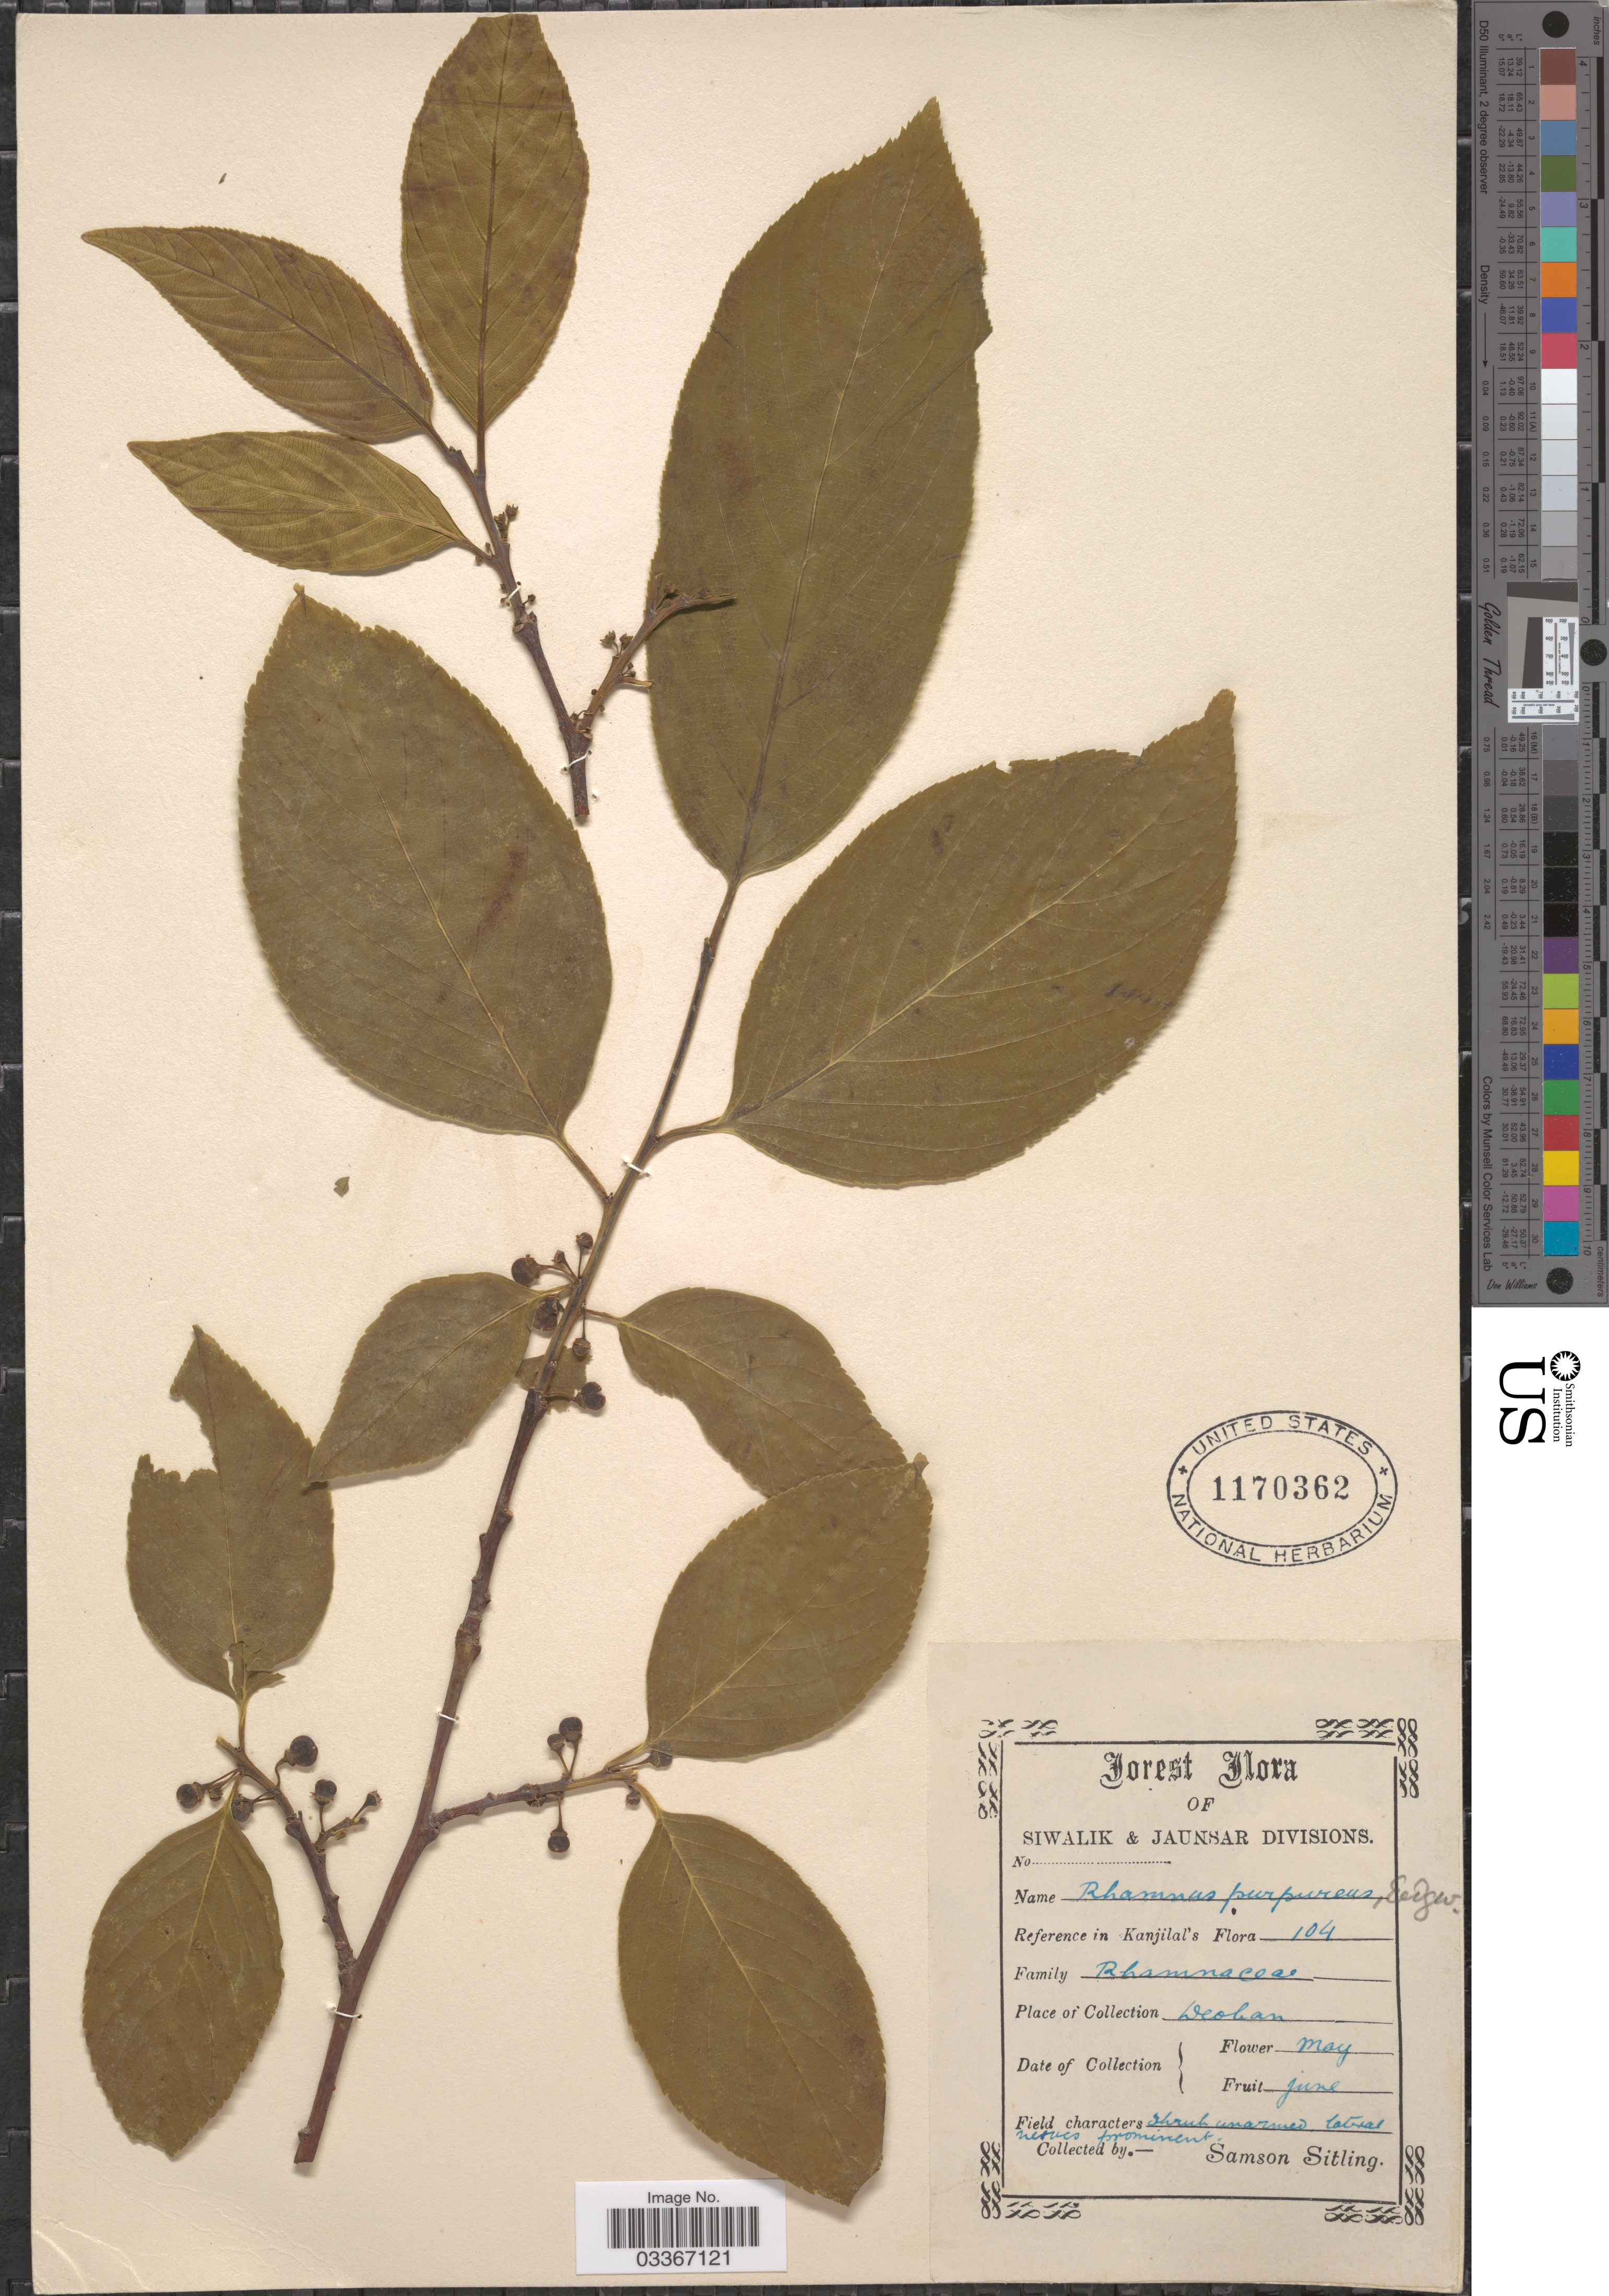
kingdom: Plantae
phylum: Tracheophyta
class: Magnoliopsida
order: Rosales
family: Rhamnaceae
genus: Rhamnus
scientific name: Rhamnus purpurea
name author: Edgew.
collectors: S. Sitling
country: India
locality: Siwalik & Jaunsar Divisions. Deoban.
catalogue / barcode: US 1170362